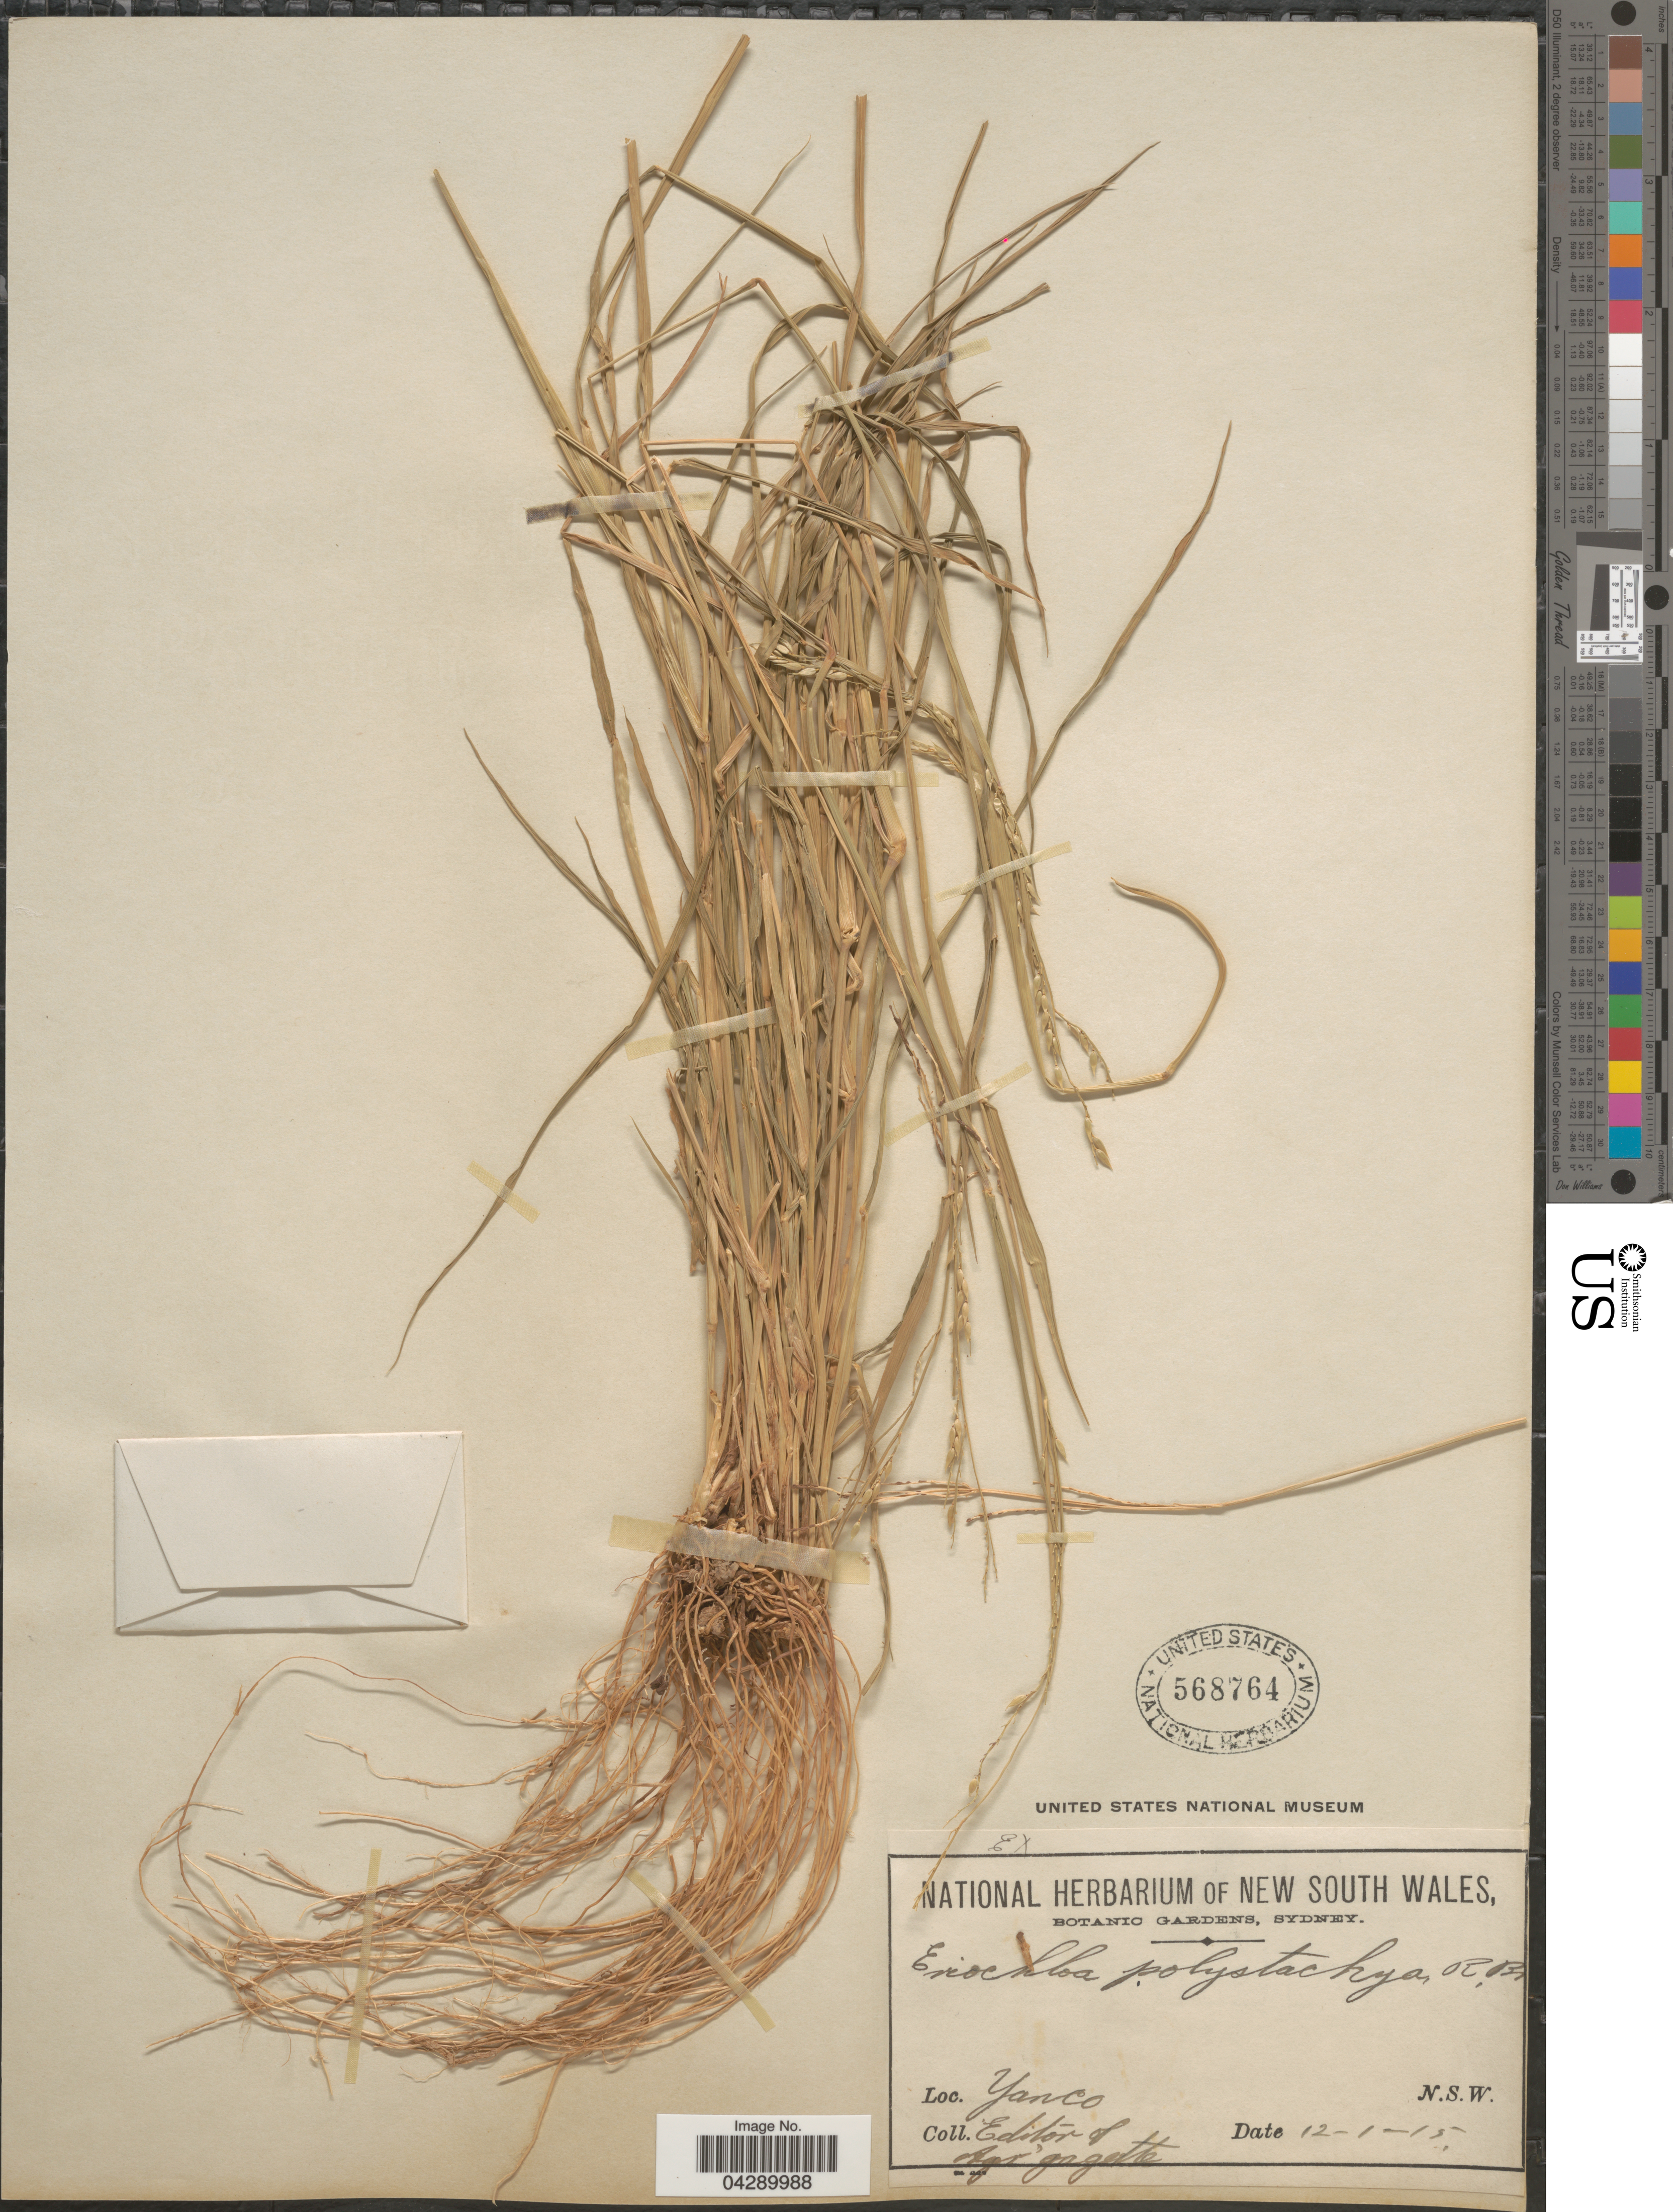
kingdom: Plantae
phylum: Tracheophyta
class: Liliopsida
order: Poales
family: Poaceae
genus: Eriochloa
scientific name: Eriochloa punctata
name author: (L.) Desv. ex Ham.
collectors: Editor of Agr' gazette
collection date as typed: Transcribed d/m/y: 12/1/15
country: Australia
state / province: New South Wales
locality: Yanco.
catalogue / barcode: US 568764